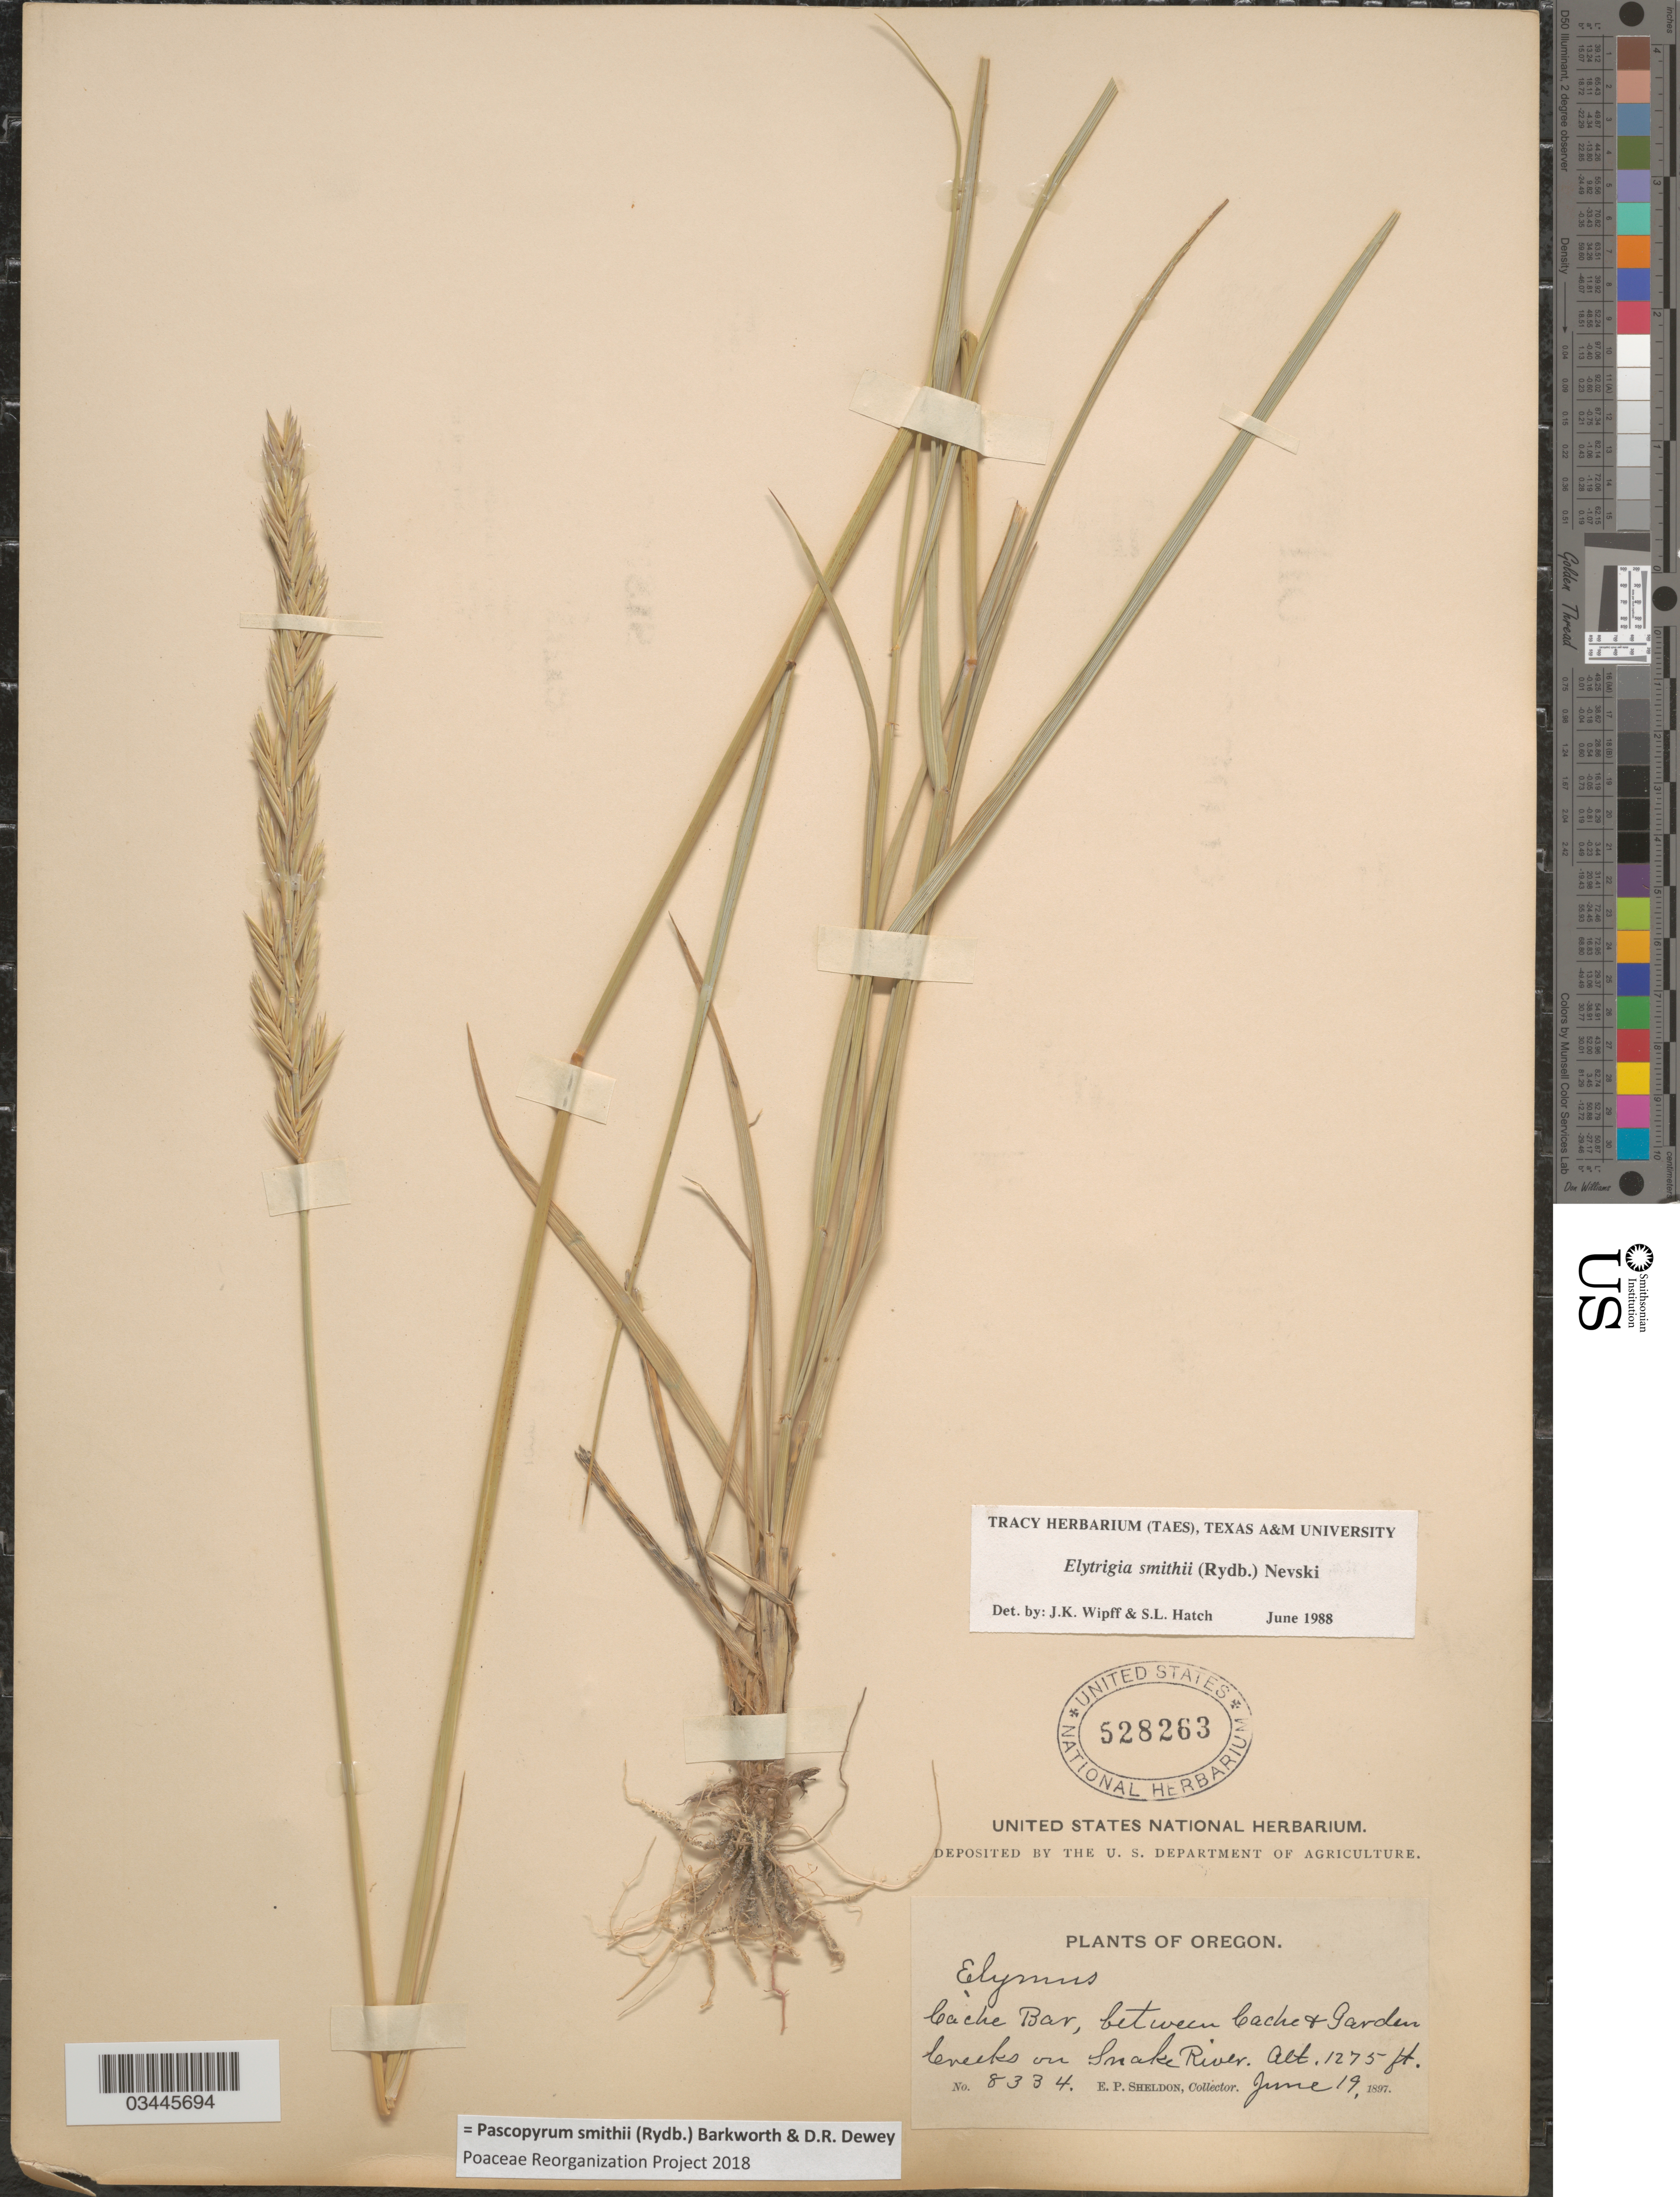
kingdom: Plantae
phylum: Tracheophyta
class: Liliopsida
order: Poales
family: Poaceae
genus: Pascopyrum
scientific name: Pascopyrum smithii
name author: (Rydb.) Barkworth & Dewey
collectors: E. P. Sheldon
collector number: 8334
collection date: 1897-06-19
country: United States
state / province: Oregon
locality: Cache Bar, between Cache & Garden Creeks on Snake River.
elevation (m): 389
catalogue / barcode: US 528263